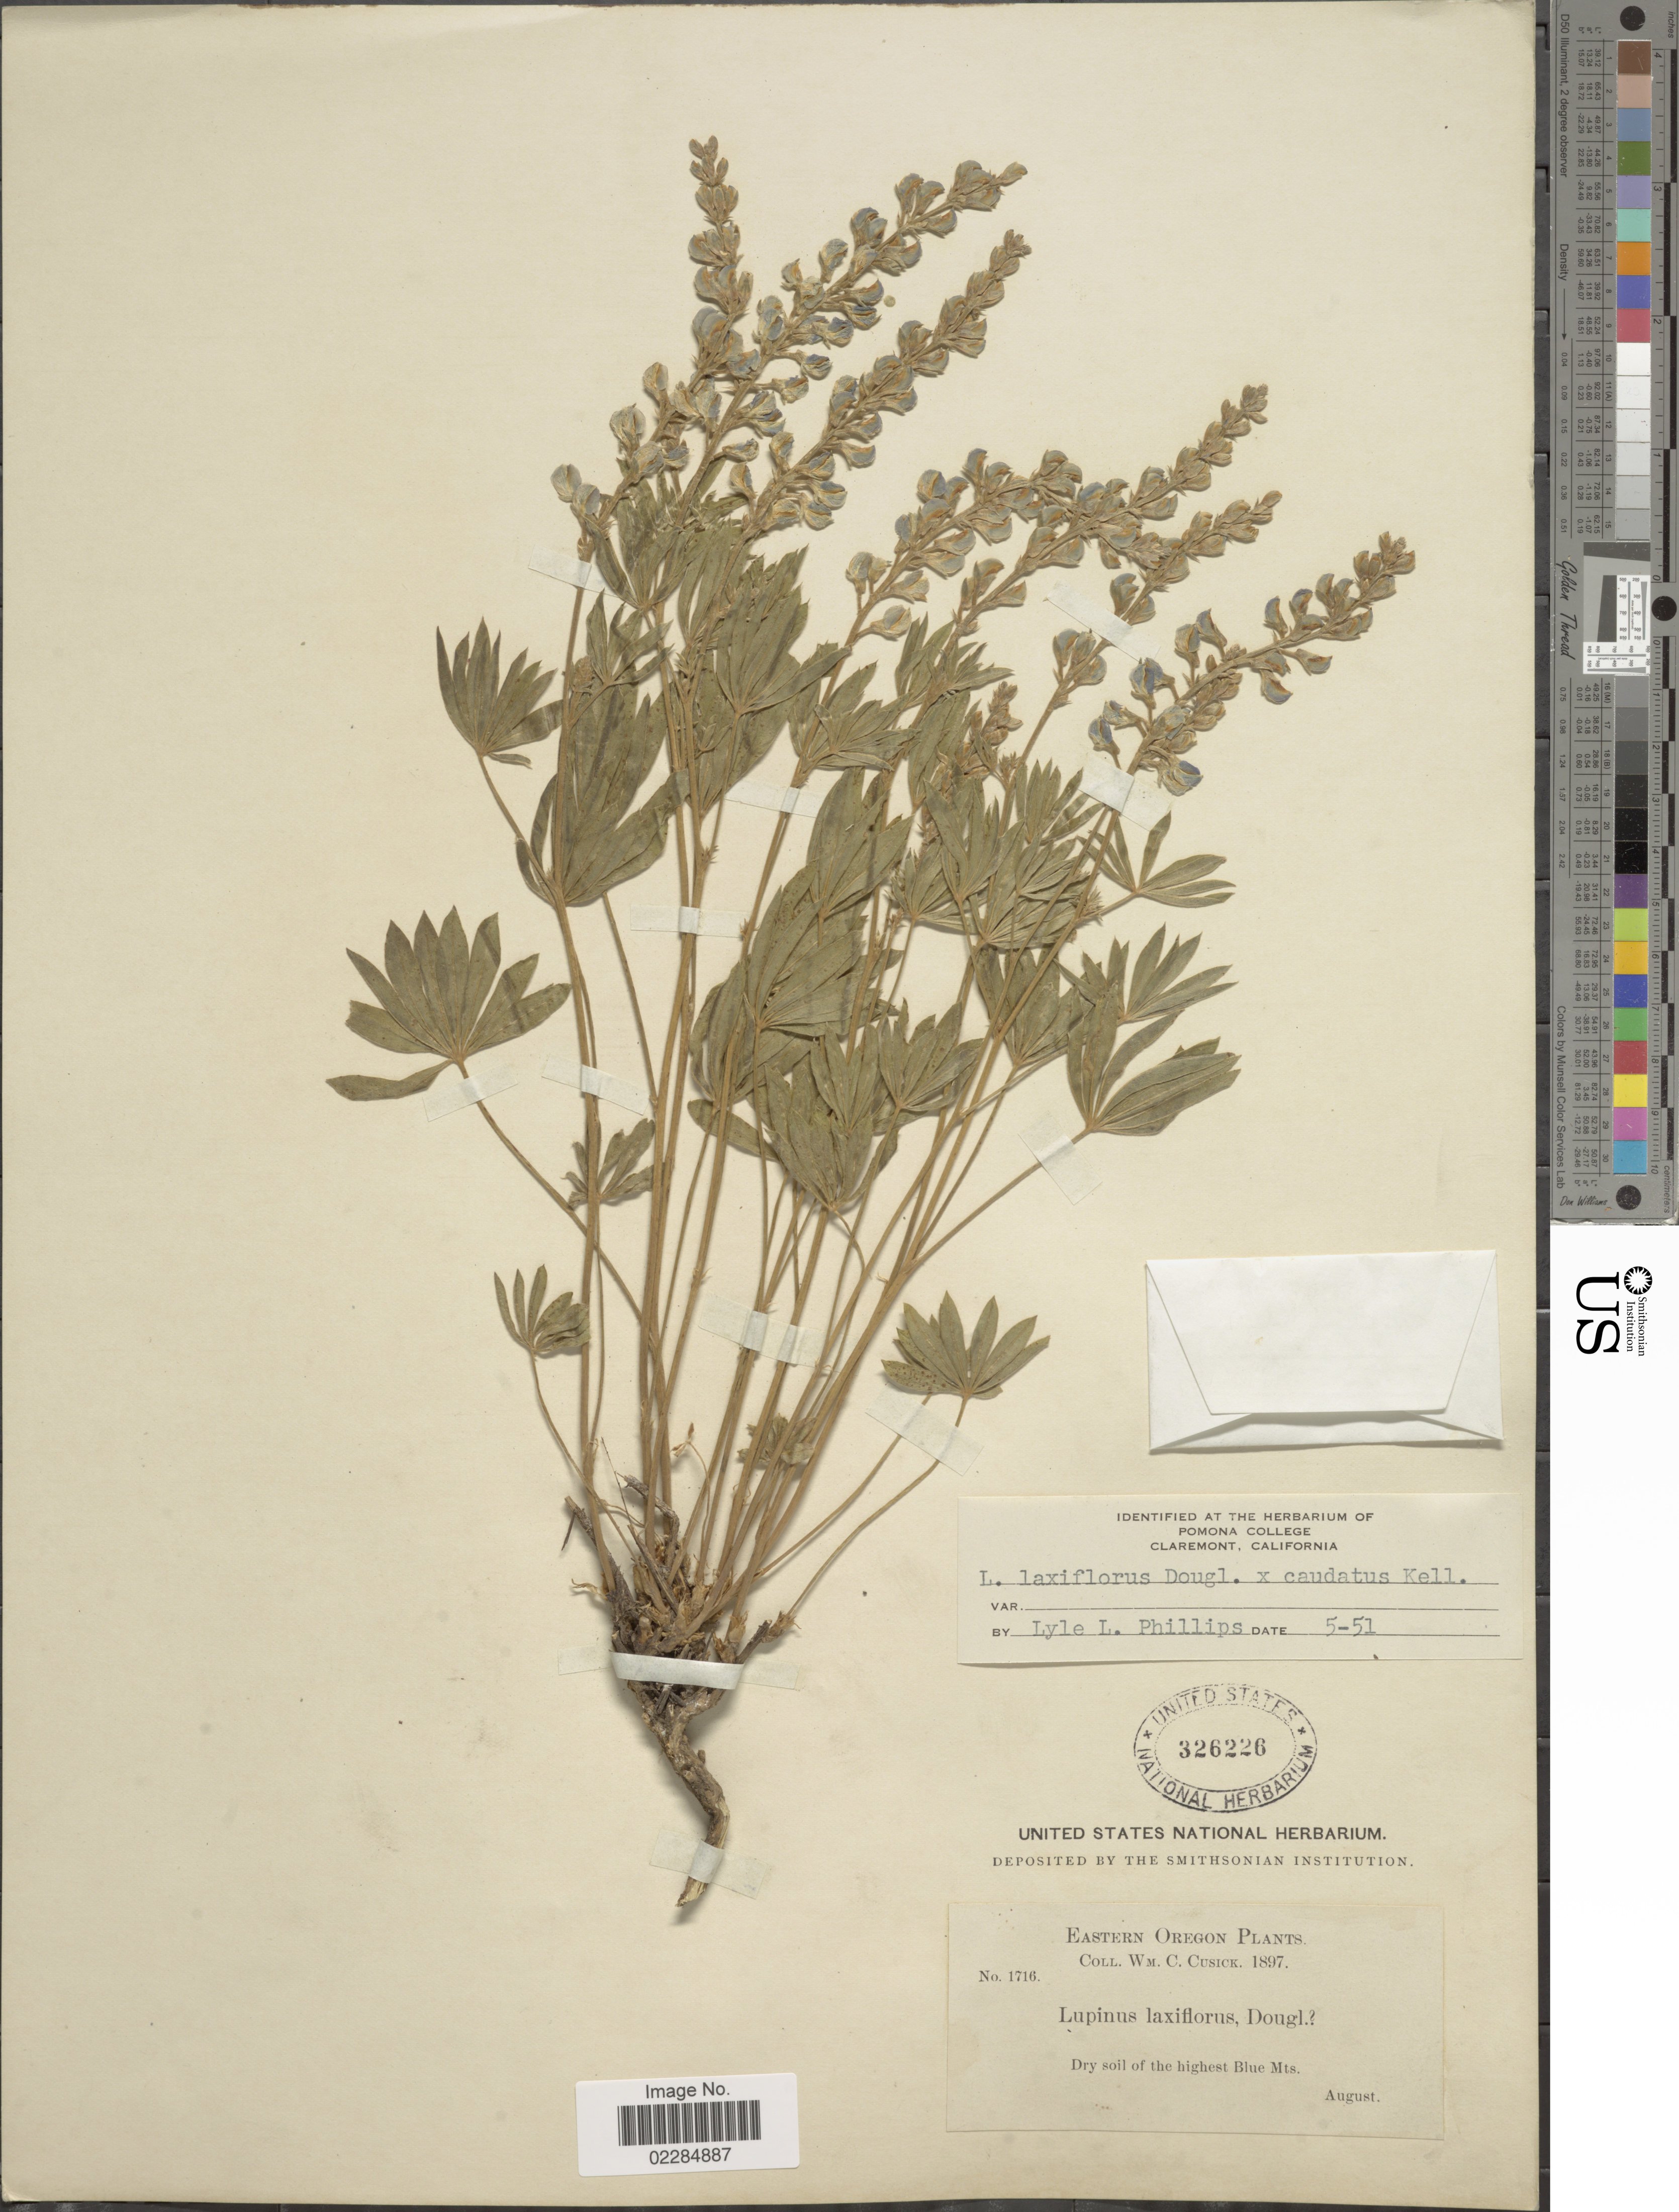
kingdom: Plantae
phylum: Tracheophyta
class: Magnoliopsida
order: Fabales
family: Fabaceae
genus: Lupinus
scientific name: Lupinus caudatus x L. laxiflorus Douglas ex Lindl.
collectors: W. C. Cusick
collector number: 1716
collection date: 1897-08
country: United States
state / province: Oregon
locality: Eastern Oregon. Dry soil of the highest Blue Mts.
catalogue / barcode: US 326226